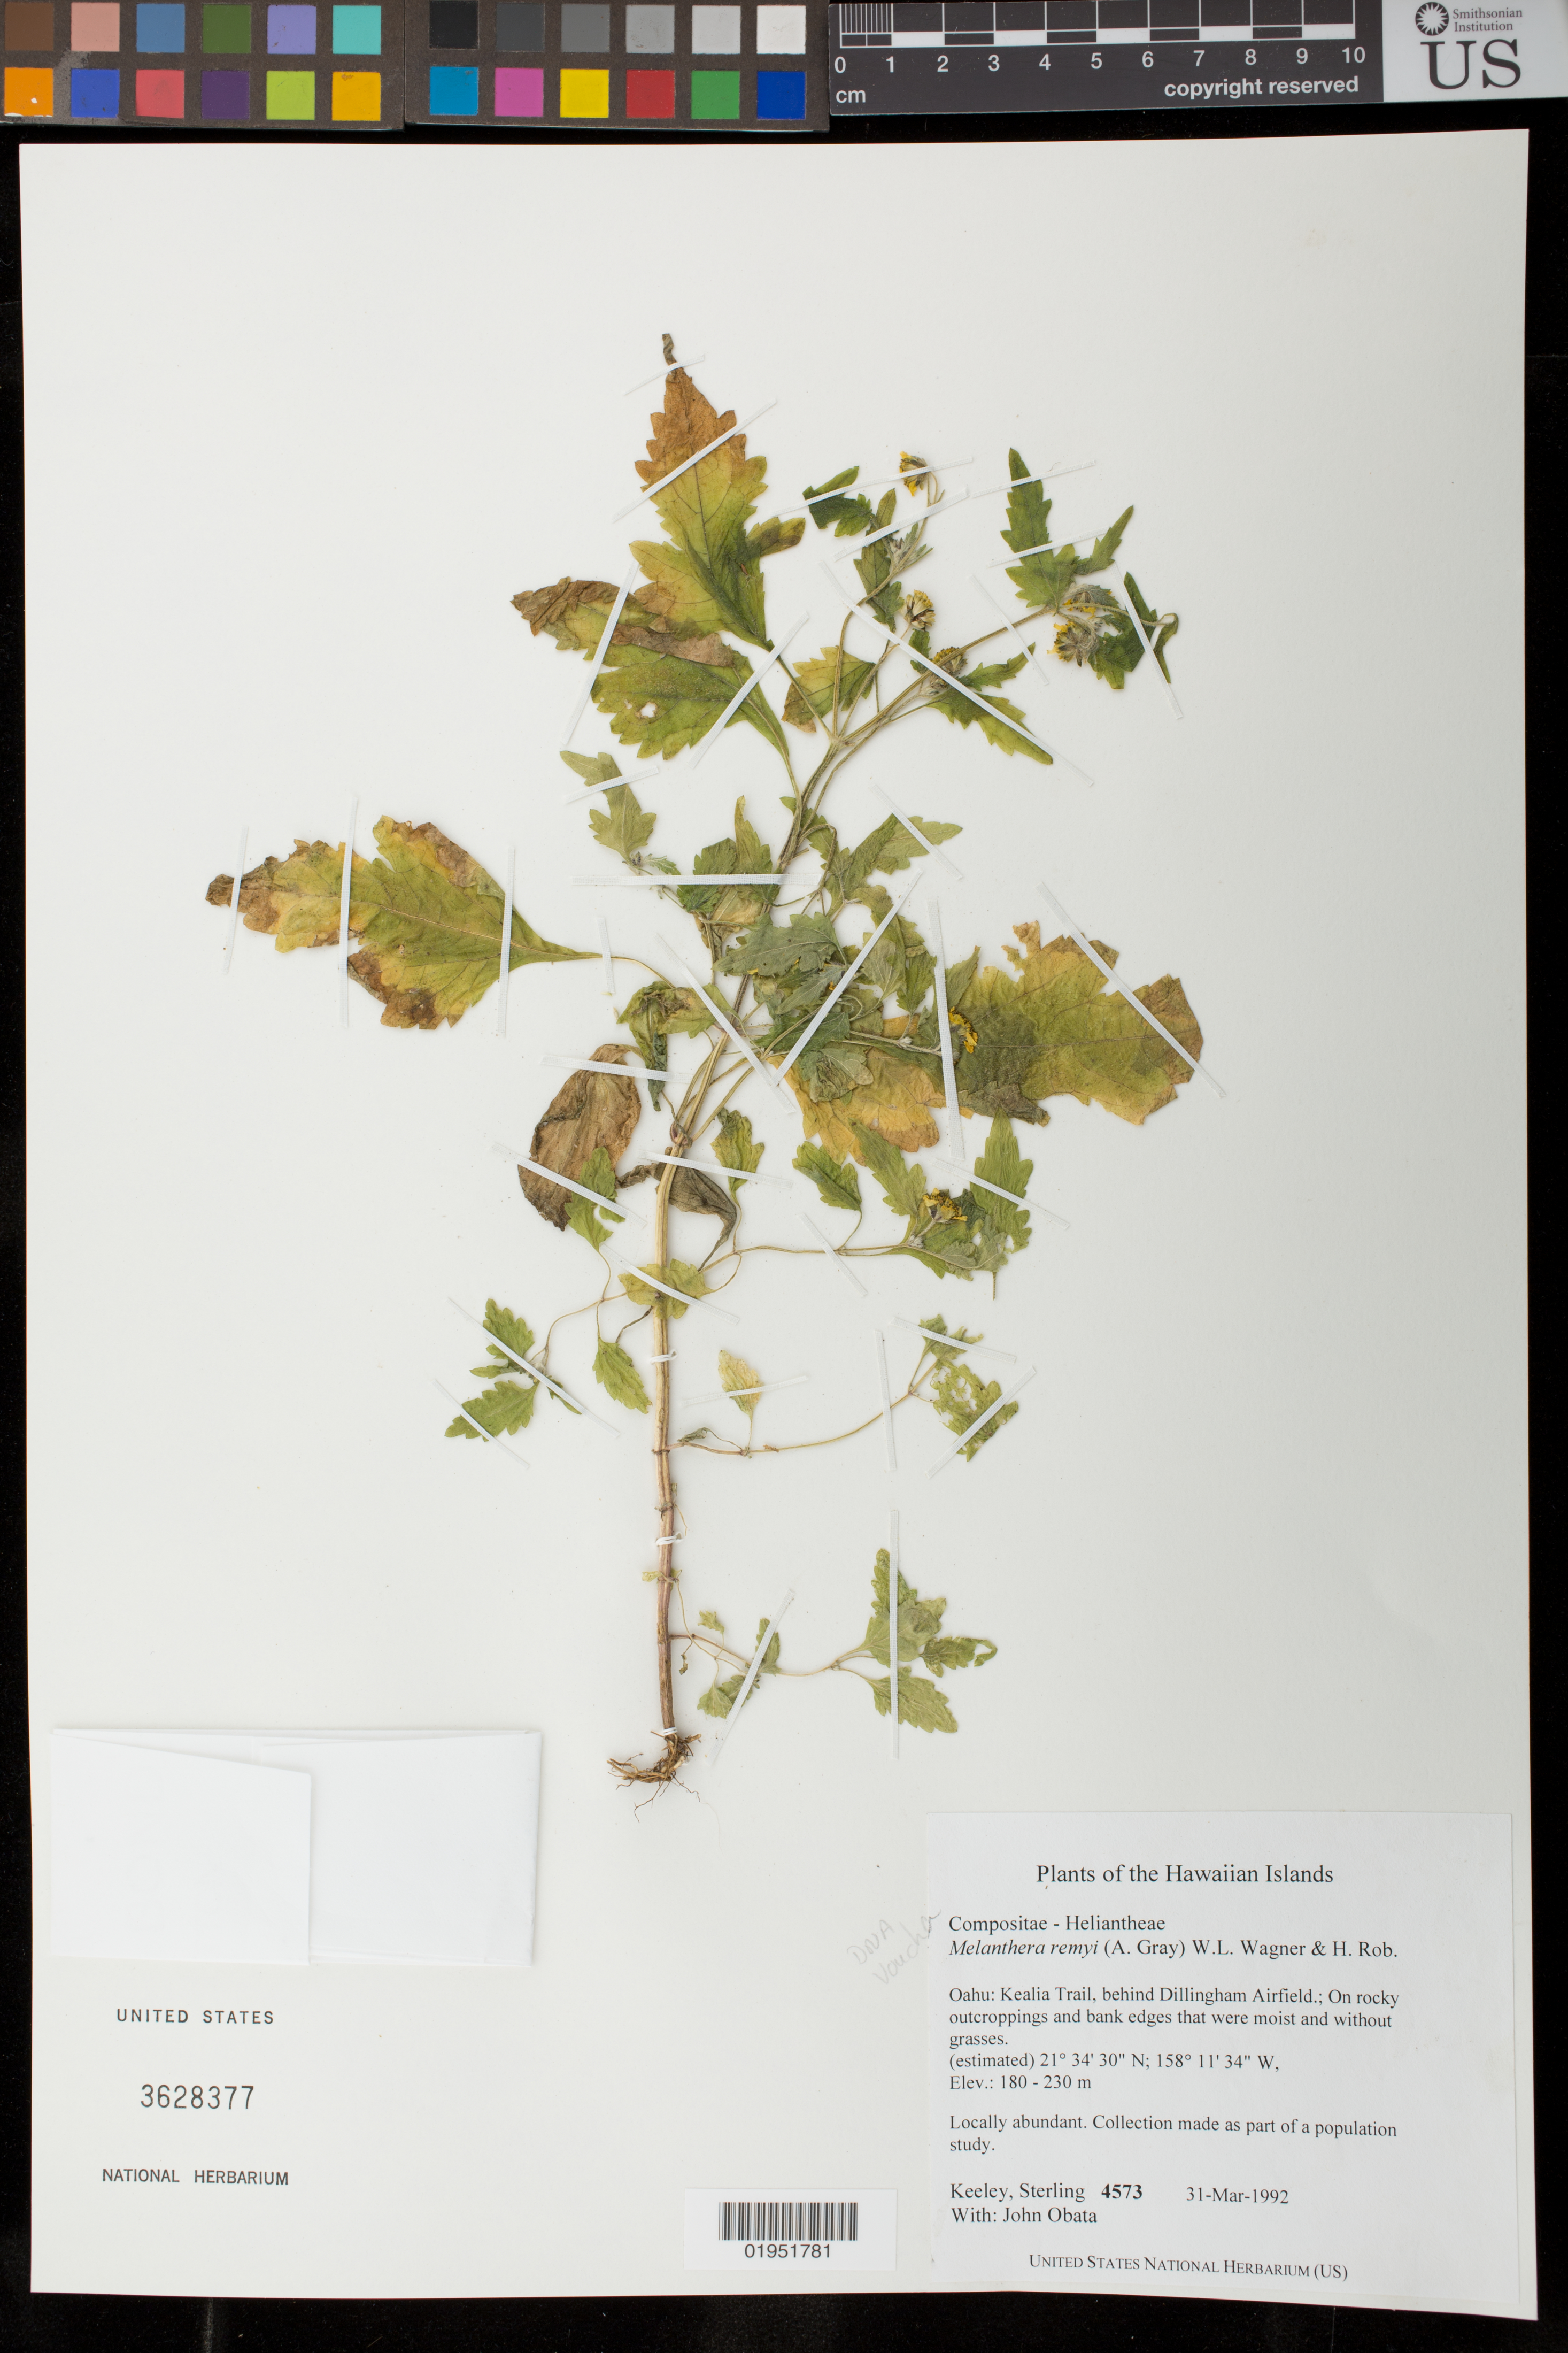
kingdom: Plantae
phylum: Tracheophyta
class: Magnoliopsida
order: Asterales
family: Asteraceae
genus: Wollastonia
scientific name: Wollastonia remyi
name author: (A. Gray) Orchard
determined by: Wagner, W. L., (BOT), Smithsonian Institution - National Museum of Natural History (UNITED STATES)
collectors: S. Keeley & J. Obata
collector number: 4573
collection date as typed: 31 Mar 1992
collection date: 1992-03-31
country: United States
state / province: Hawaii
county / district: Honolulu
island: Oahu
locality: Kealia Trail, behind Dillingham Airfield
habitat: On rocky outcroppings and bank edges that were moist and without grass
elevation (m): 180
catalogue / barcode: US 3628377